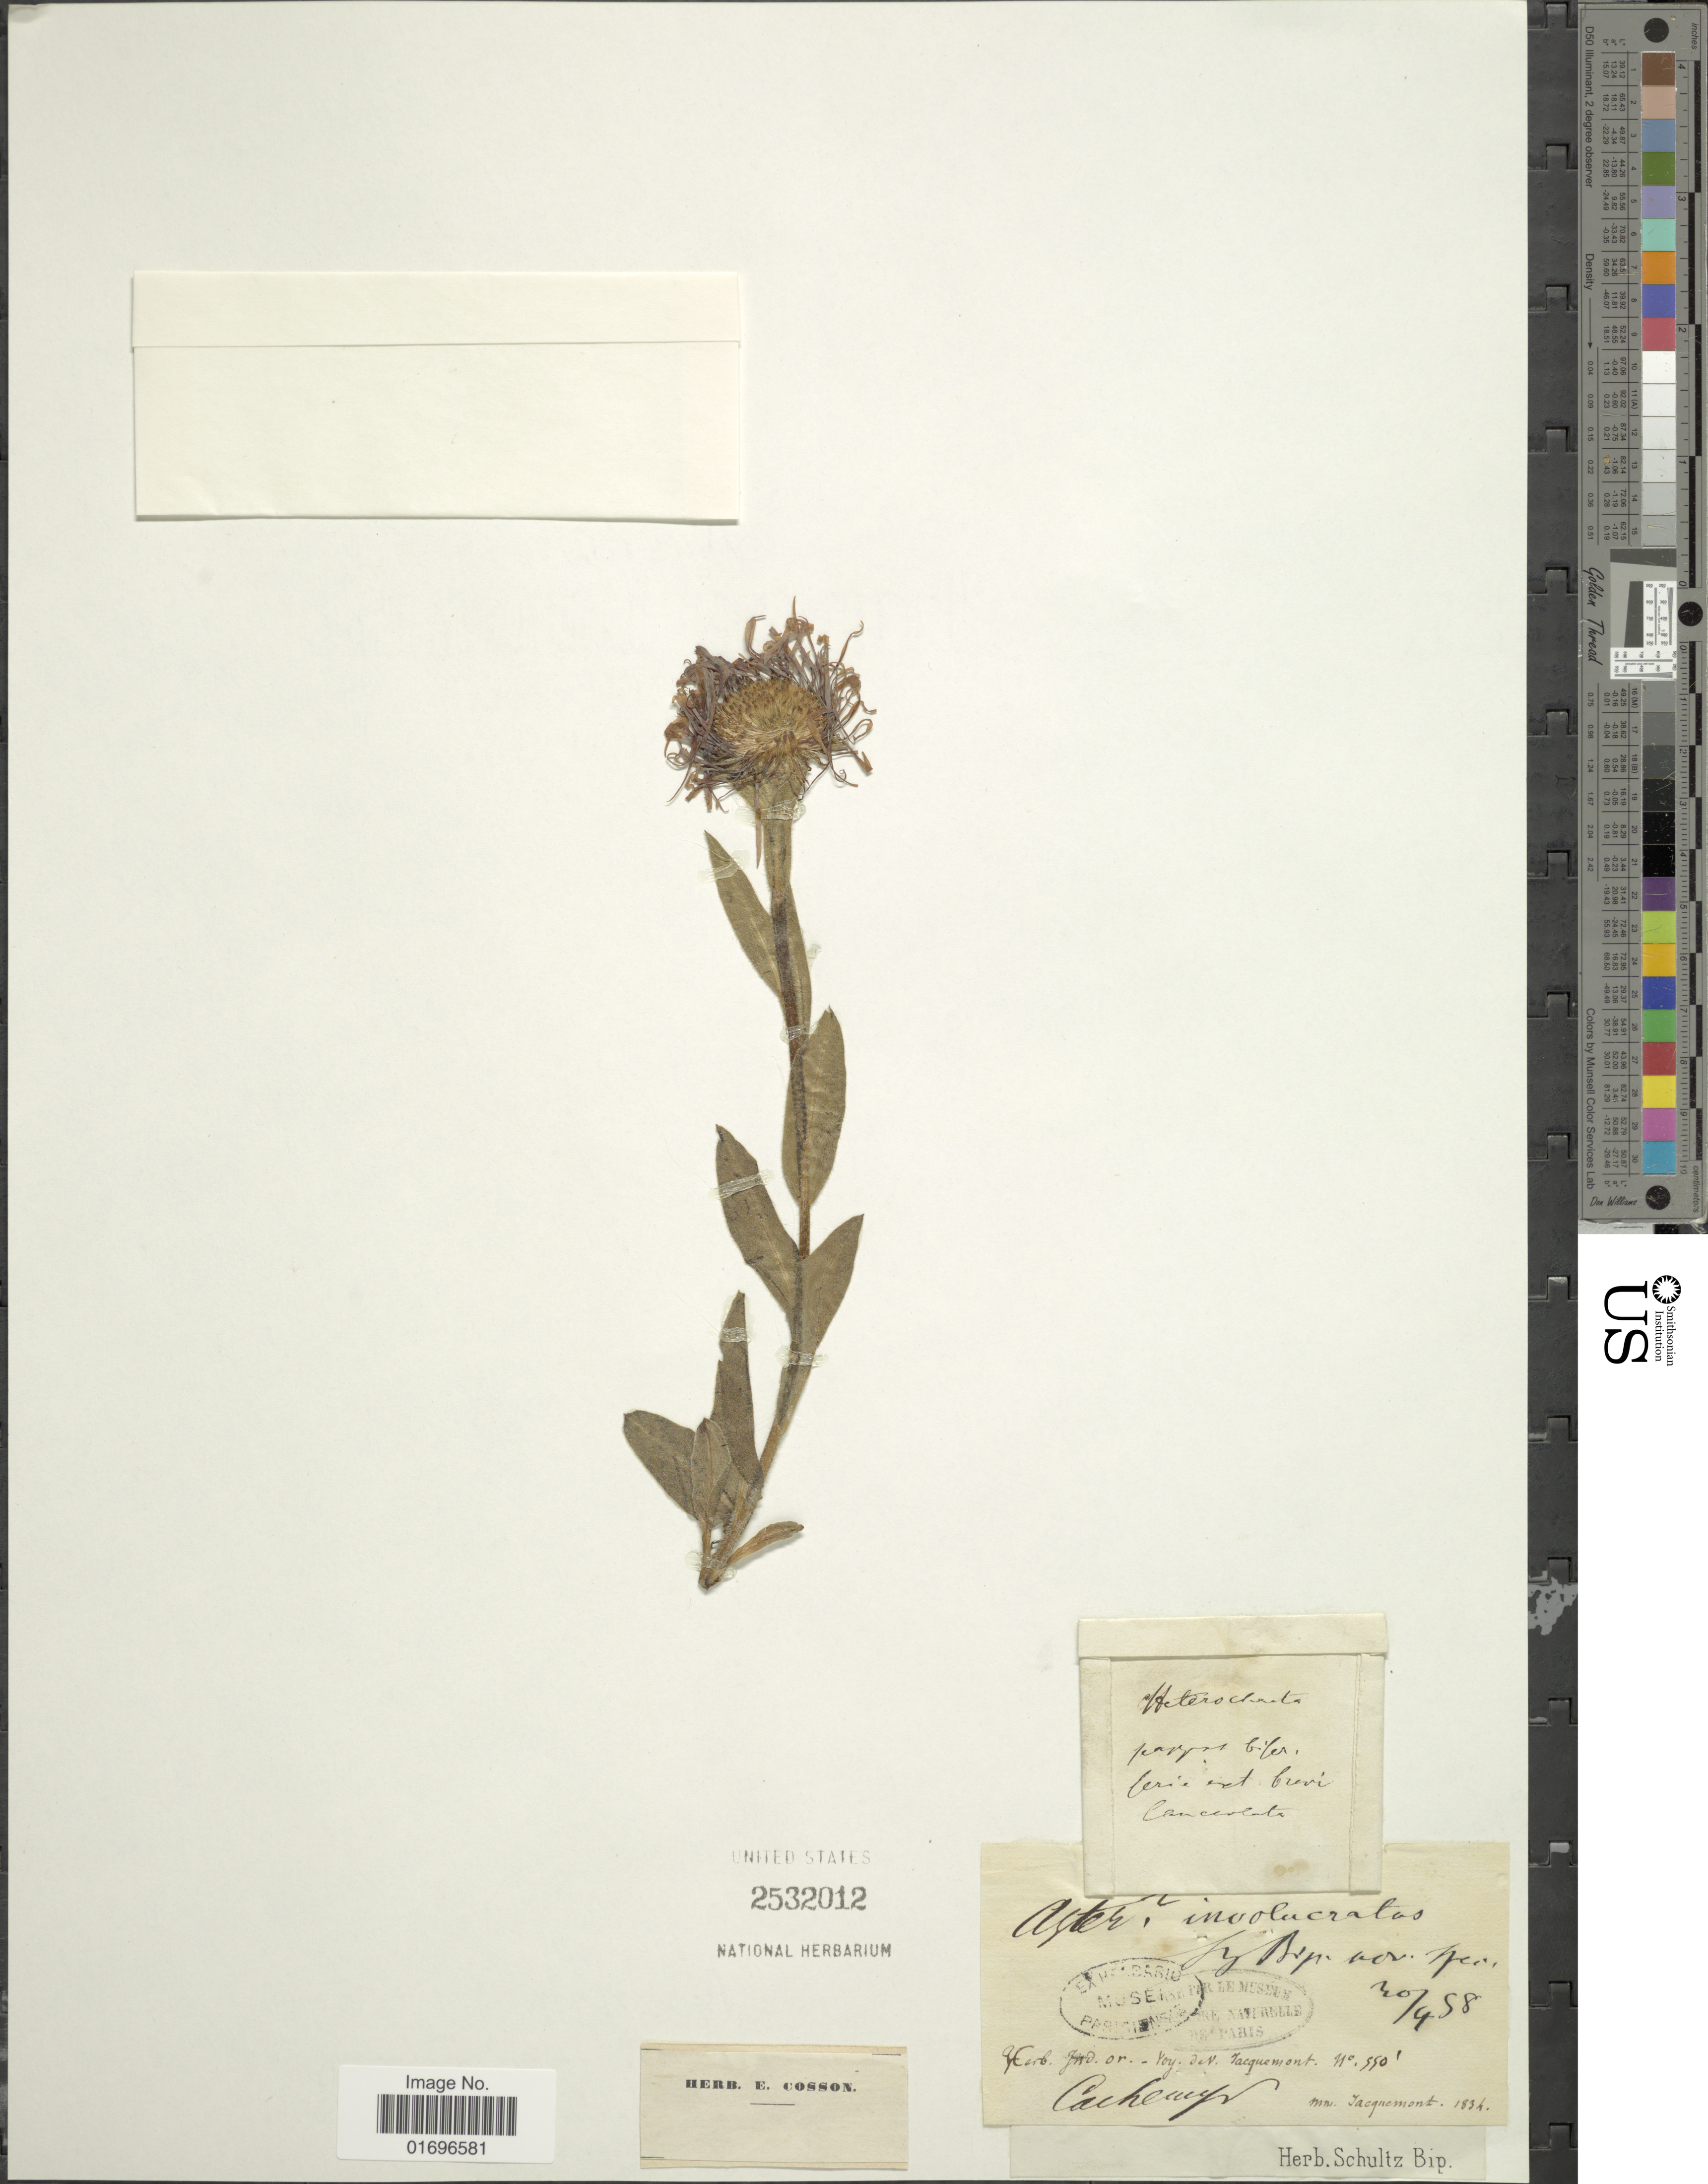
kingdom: Plantae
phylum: Tracheophyta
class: Magnoliopsida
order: Asterales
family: Asteraceae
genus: Aster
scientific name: Aster involucratus Sch. Bip. sp. nov. ined.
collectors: V. Jacquemont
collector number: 550*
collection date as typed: Transcribed d/m/y: 30/9/88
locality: Cacheuep [interpreted]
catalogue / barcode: US 2532012